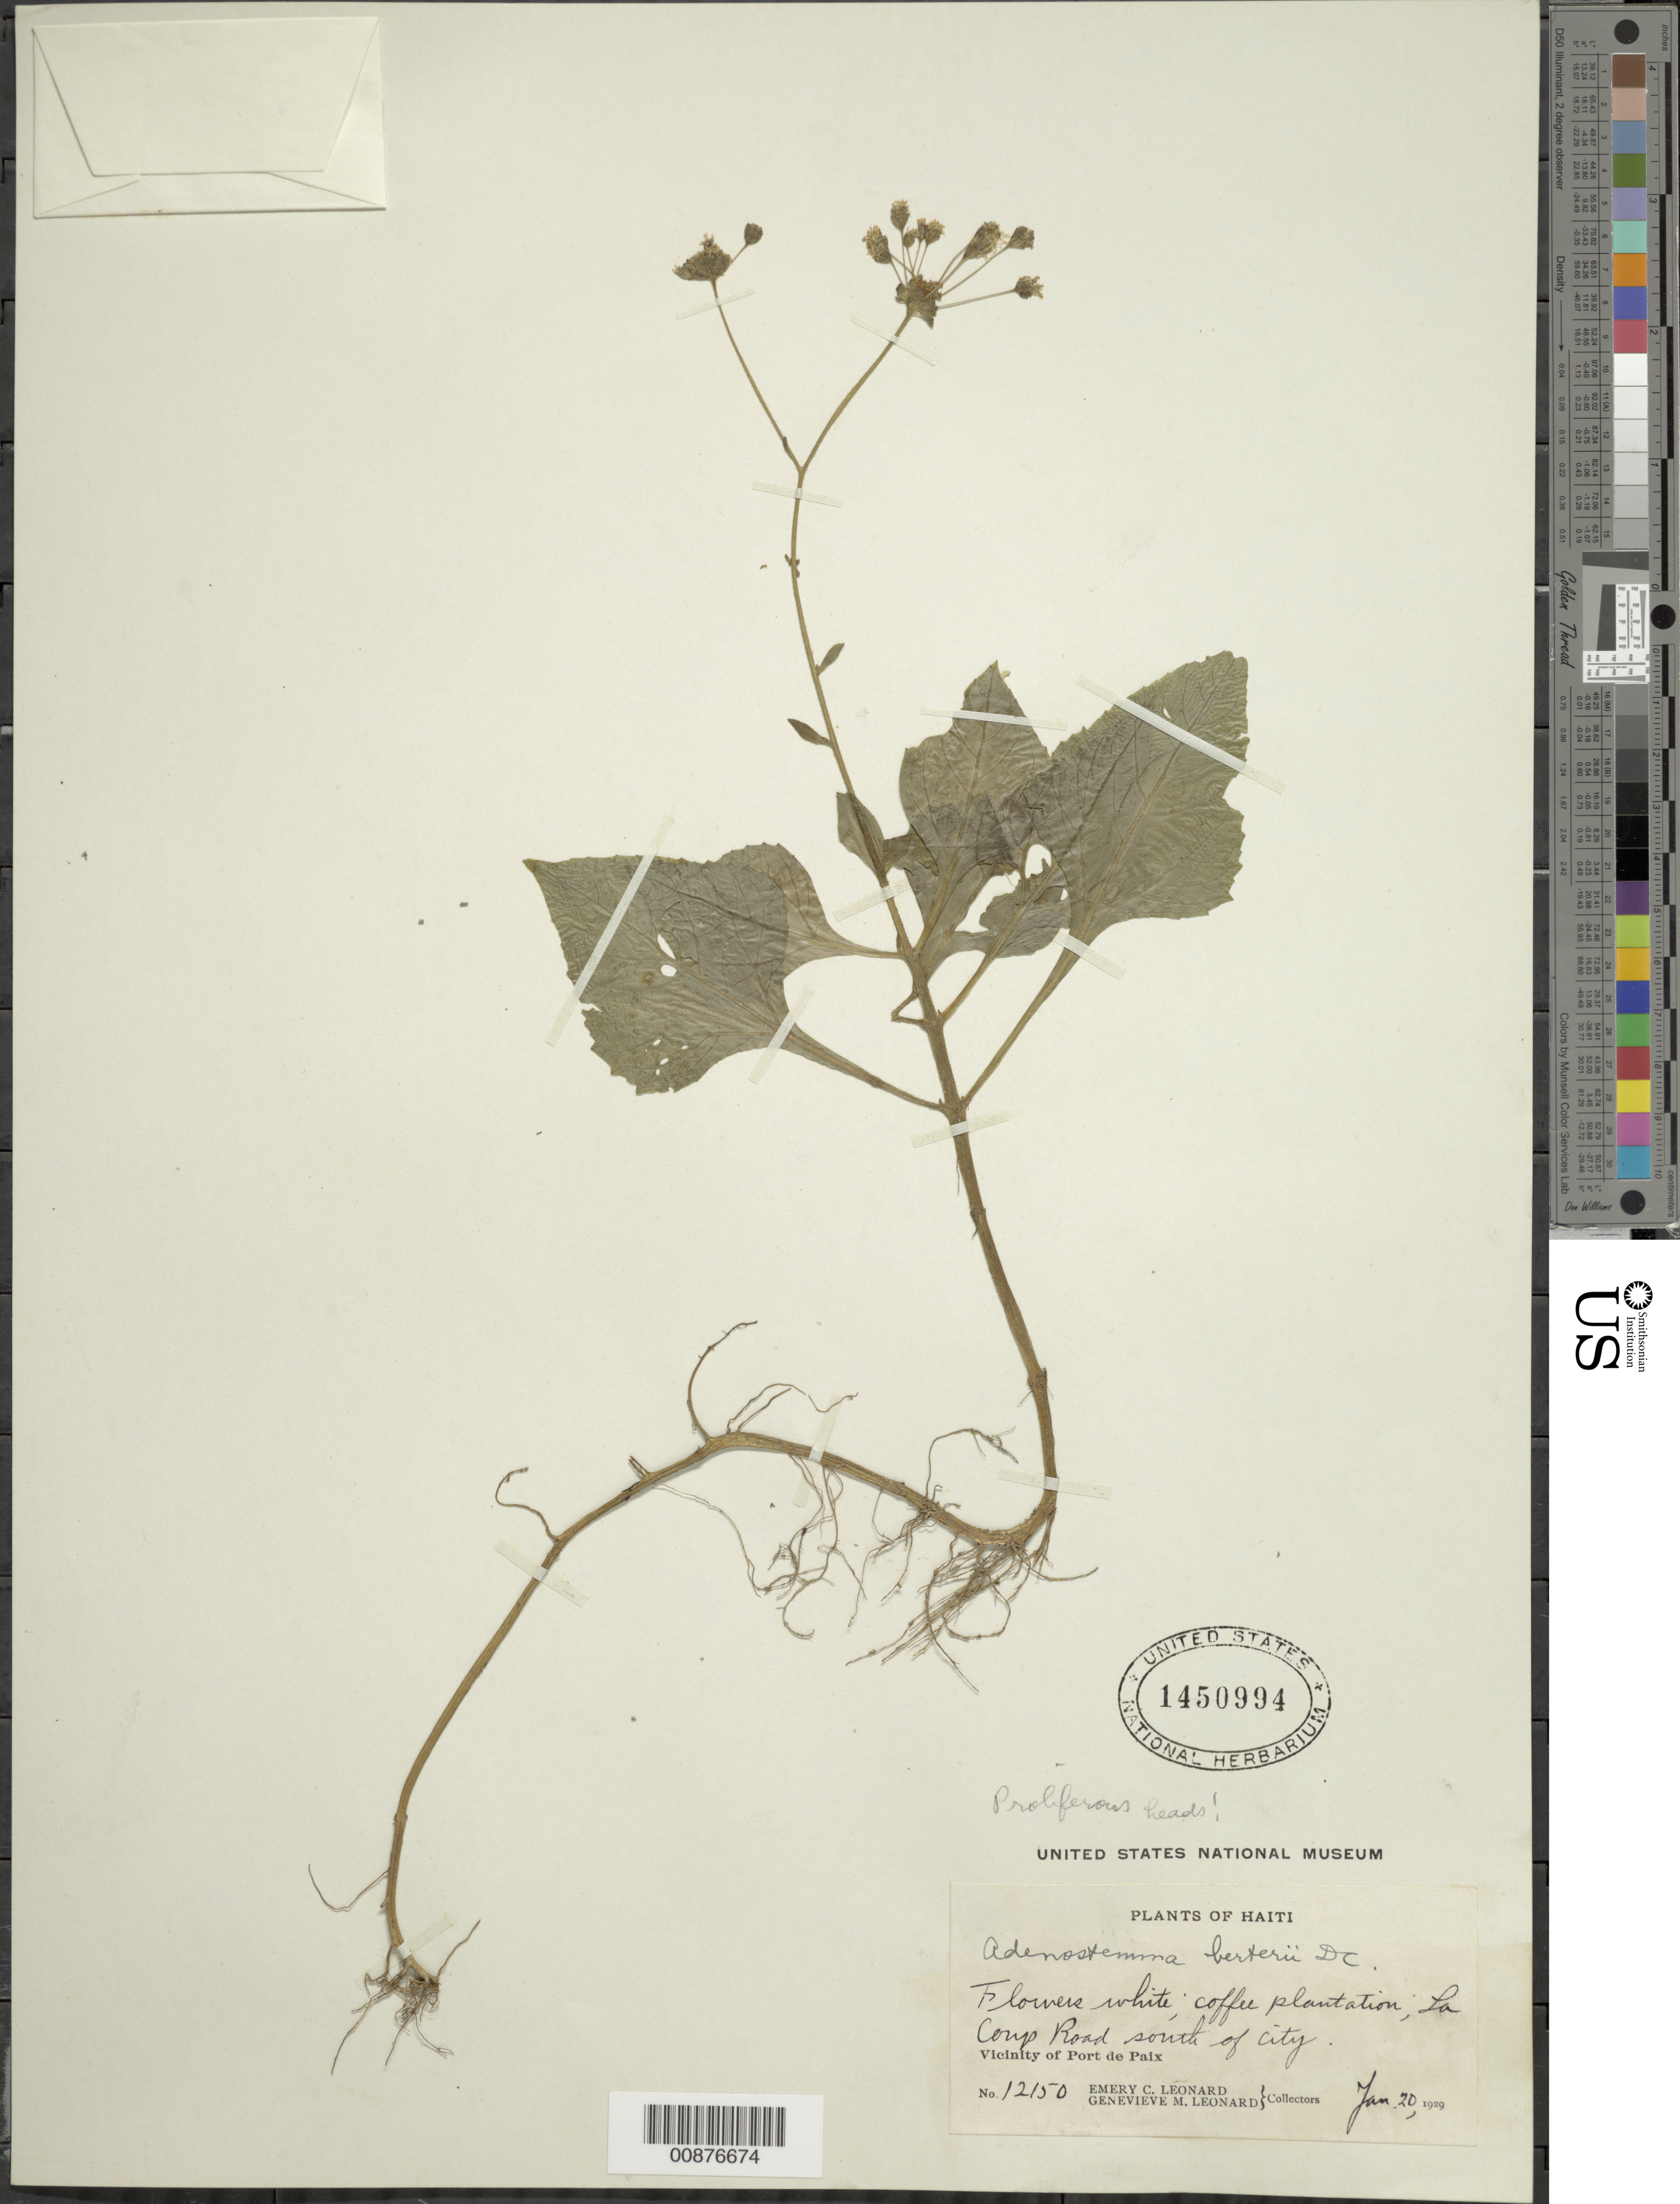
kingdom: Plantae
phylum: Tracheophyta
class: Magnoliopsida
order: Asterales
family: Asteraceae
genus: Adenostemma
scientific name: Adenostemma berteroi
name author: DC.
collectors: E. C. Leonard & G. M. Leonard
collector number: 12150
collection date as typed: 20 Jan 1929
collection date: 1929-01-20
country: Haiti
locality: Vicinity of Port de Paix. La Coup Road, south of city.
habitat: Coffee plantation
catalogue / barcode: US 1450994